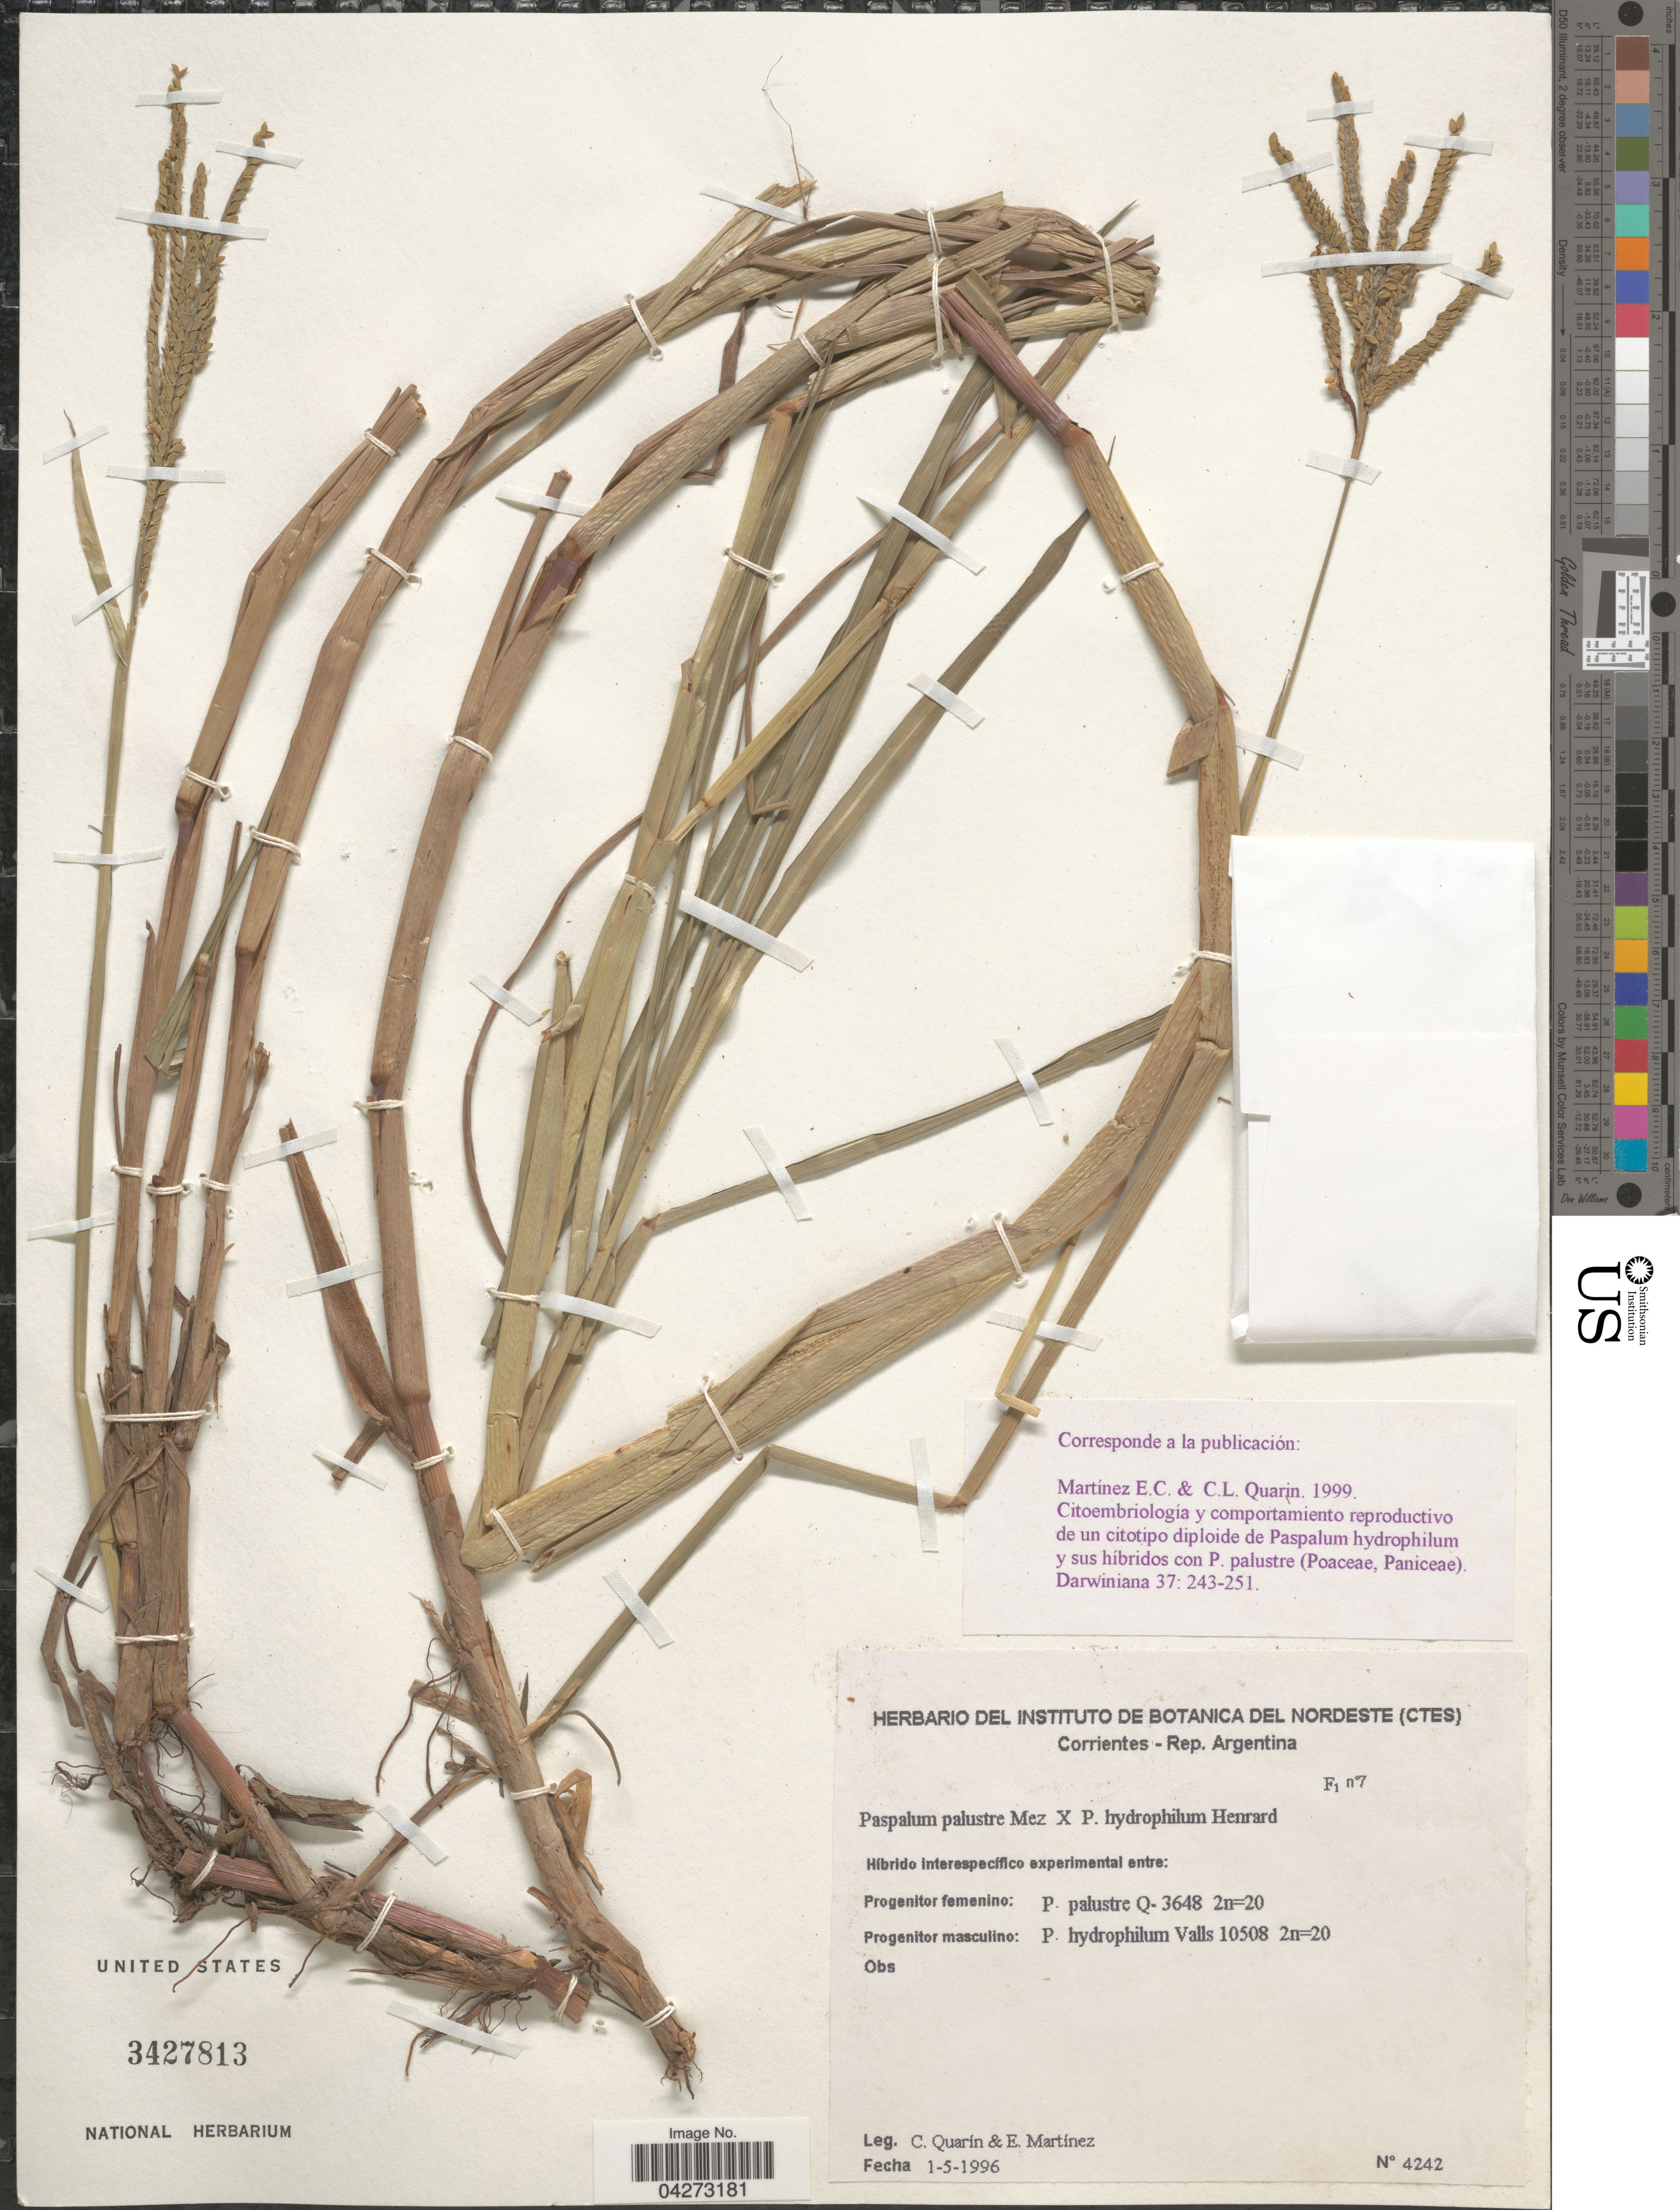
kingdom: Plantae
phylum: Tracheophyta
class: Liliopsida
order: Poales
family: Poaceae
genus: Paspalum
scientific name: Paspalum palustre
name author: Mez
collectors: C. Quarin & E. Martínez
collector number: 4242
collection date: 1996-05-01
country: Argentina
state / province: Corrientes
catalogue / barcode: US 3427813